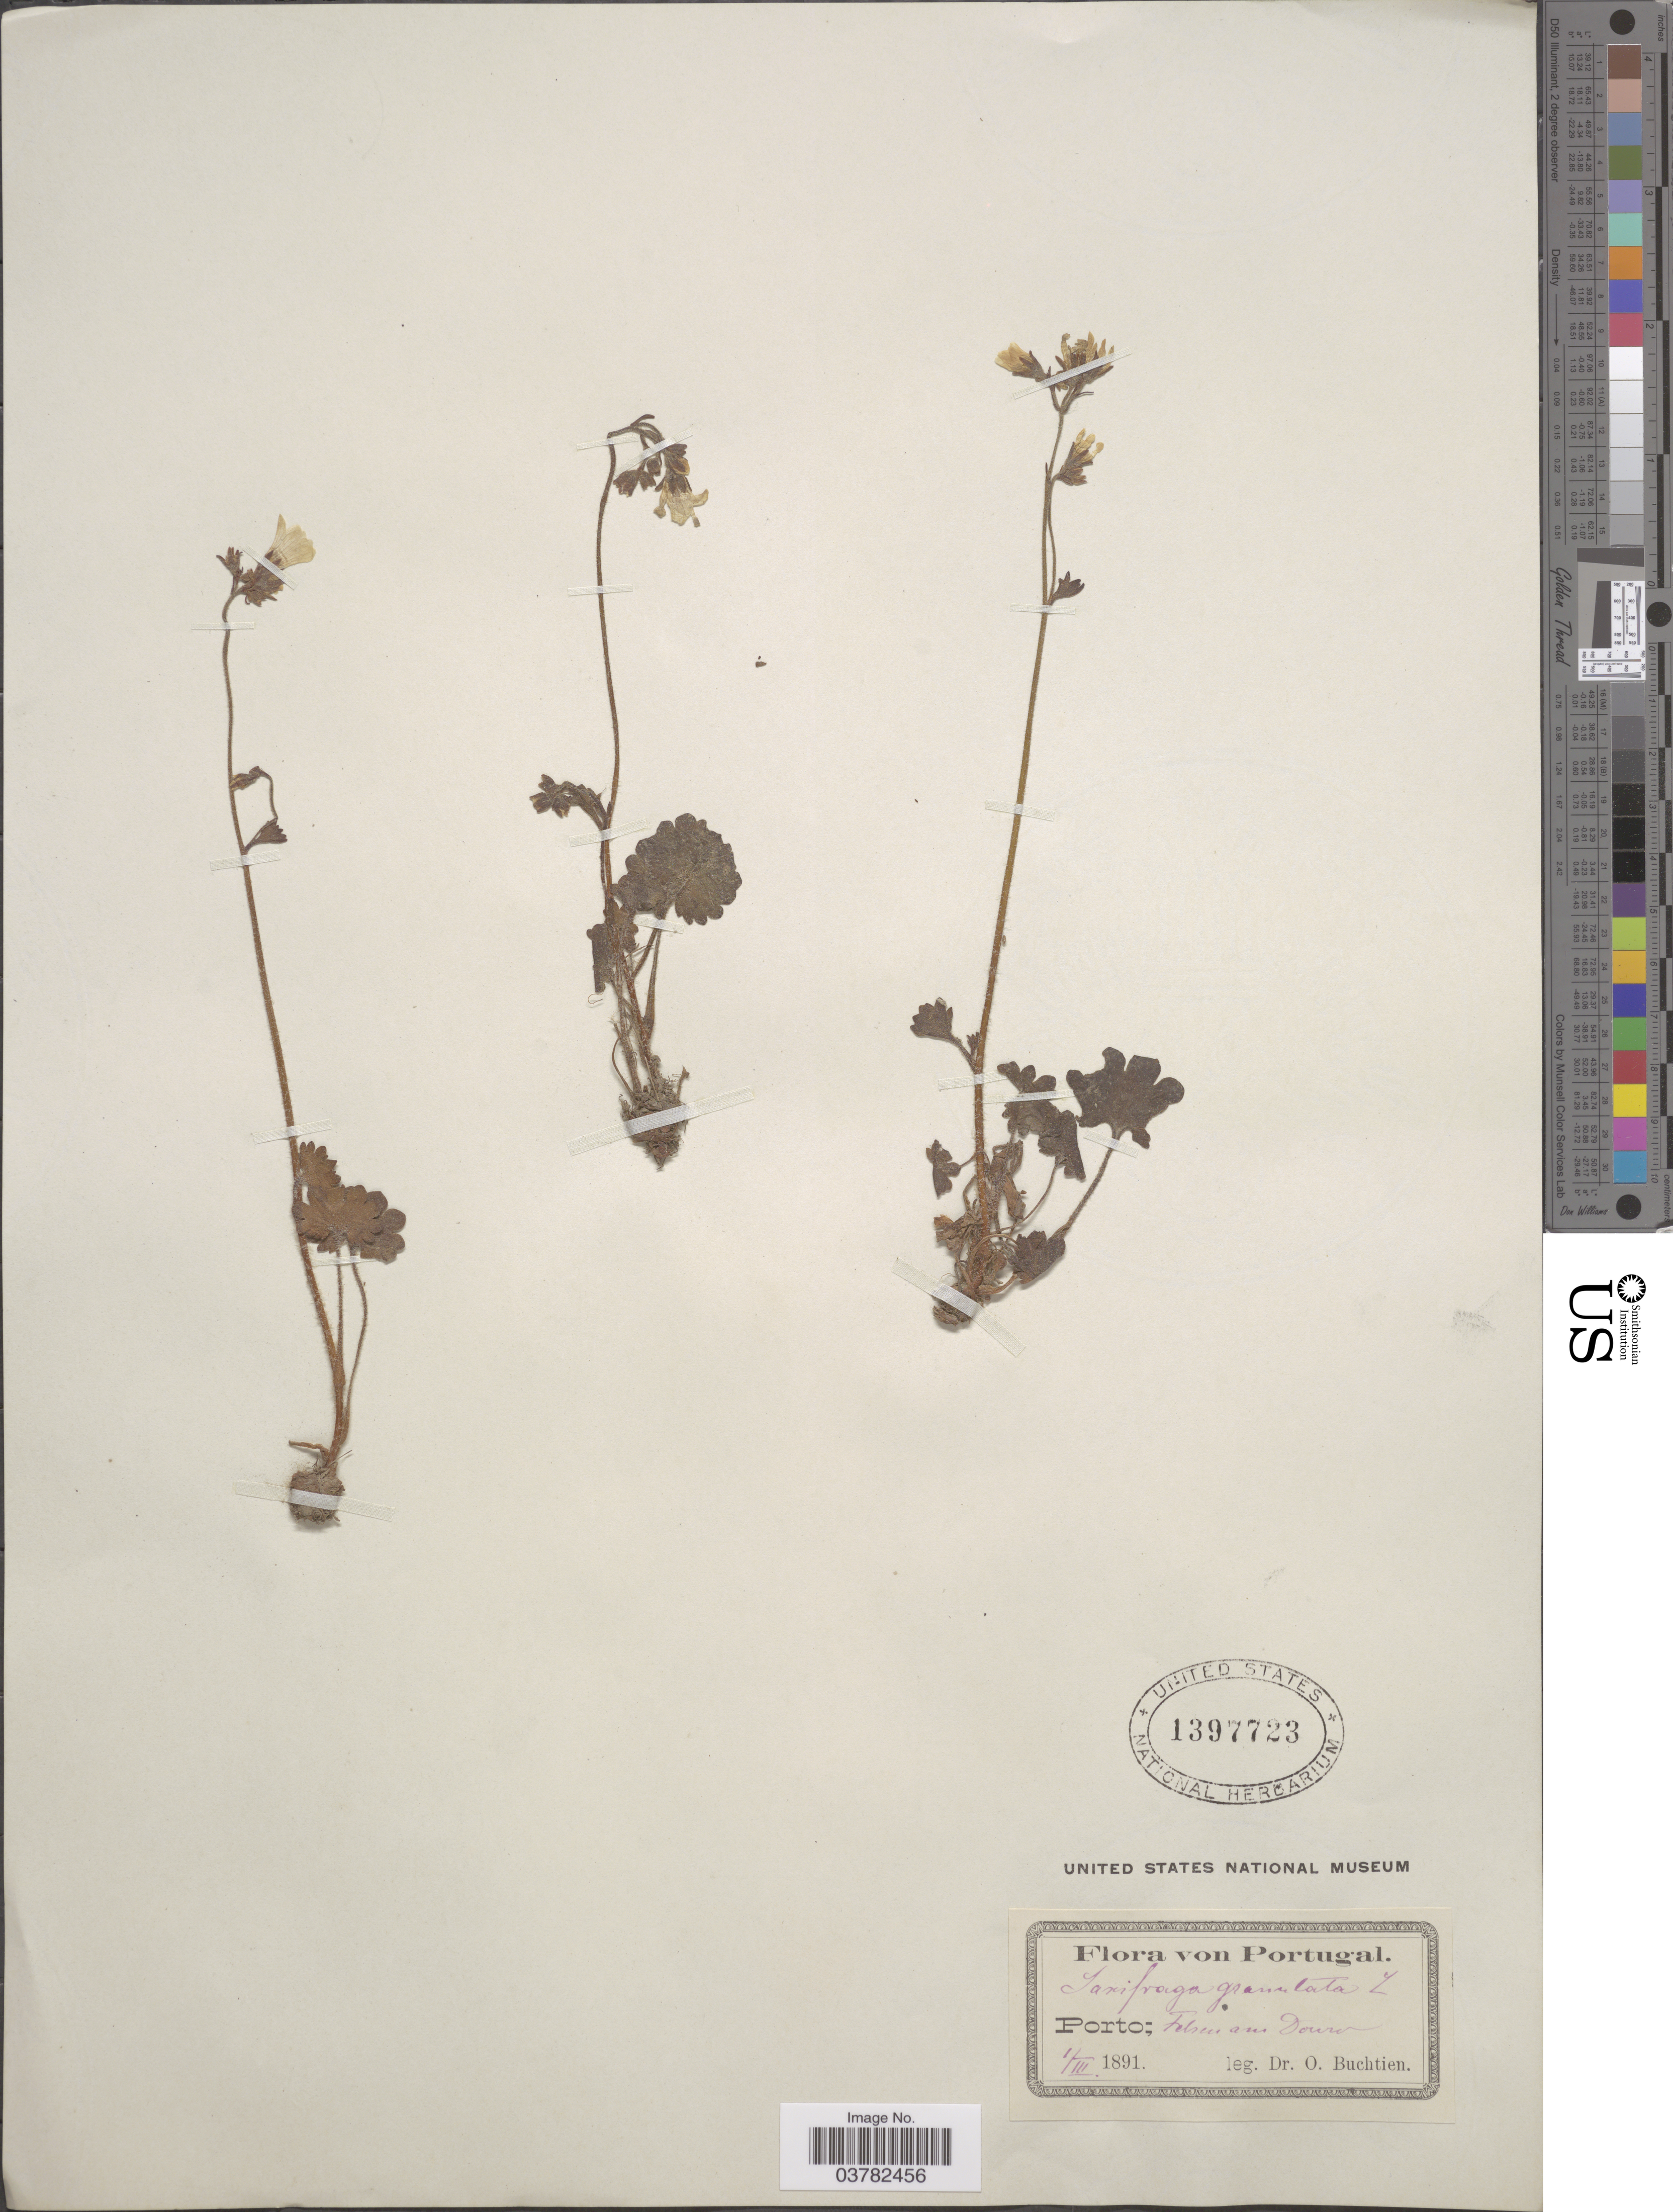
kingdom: Plantae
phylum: Tracheophyta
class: Magnoliopsida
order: Saxifragales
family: Saxifragaceae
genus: Saxifraga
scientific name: Saxifraga granulata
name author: L.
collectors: O. Buchtien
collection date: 1891-03-01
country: Portugal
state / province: Porto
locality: Porto; Felsen an Douro.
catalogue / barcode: US 1397723